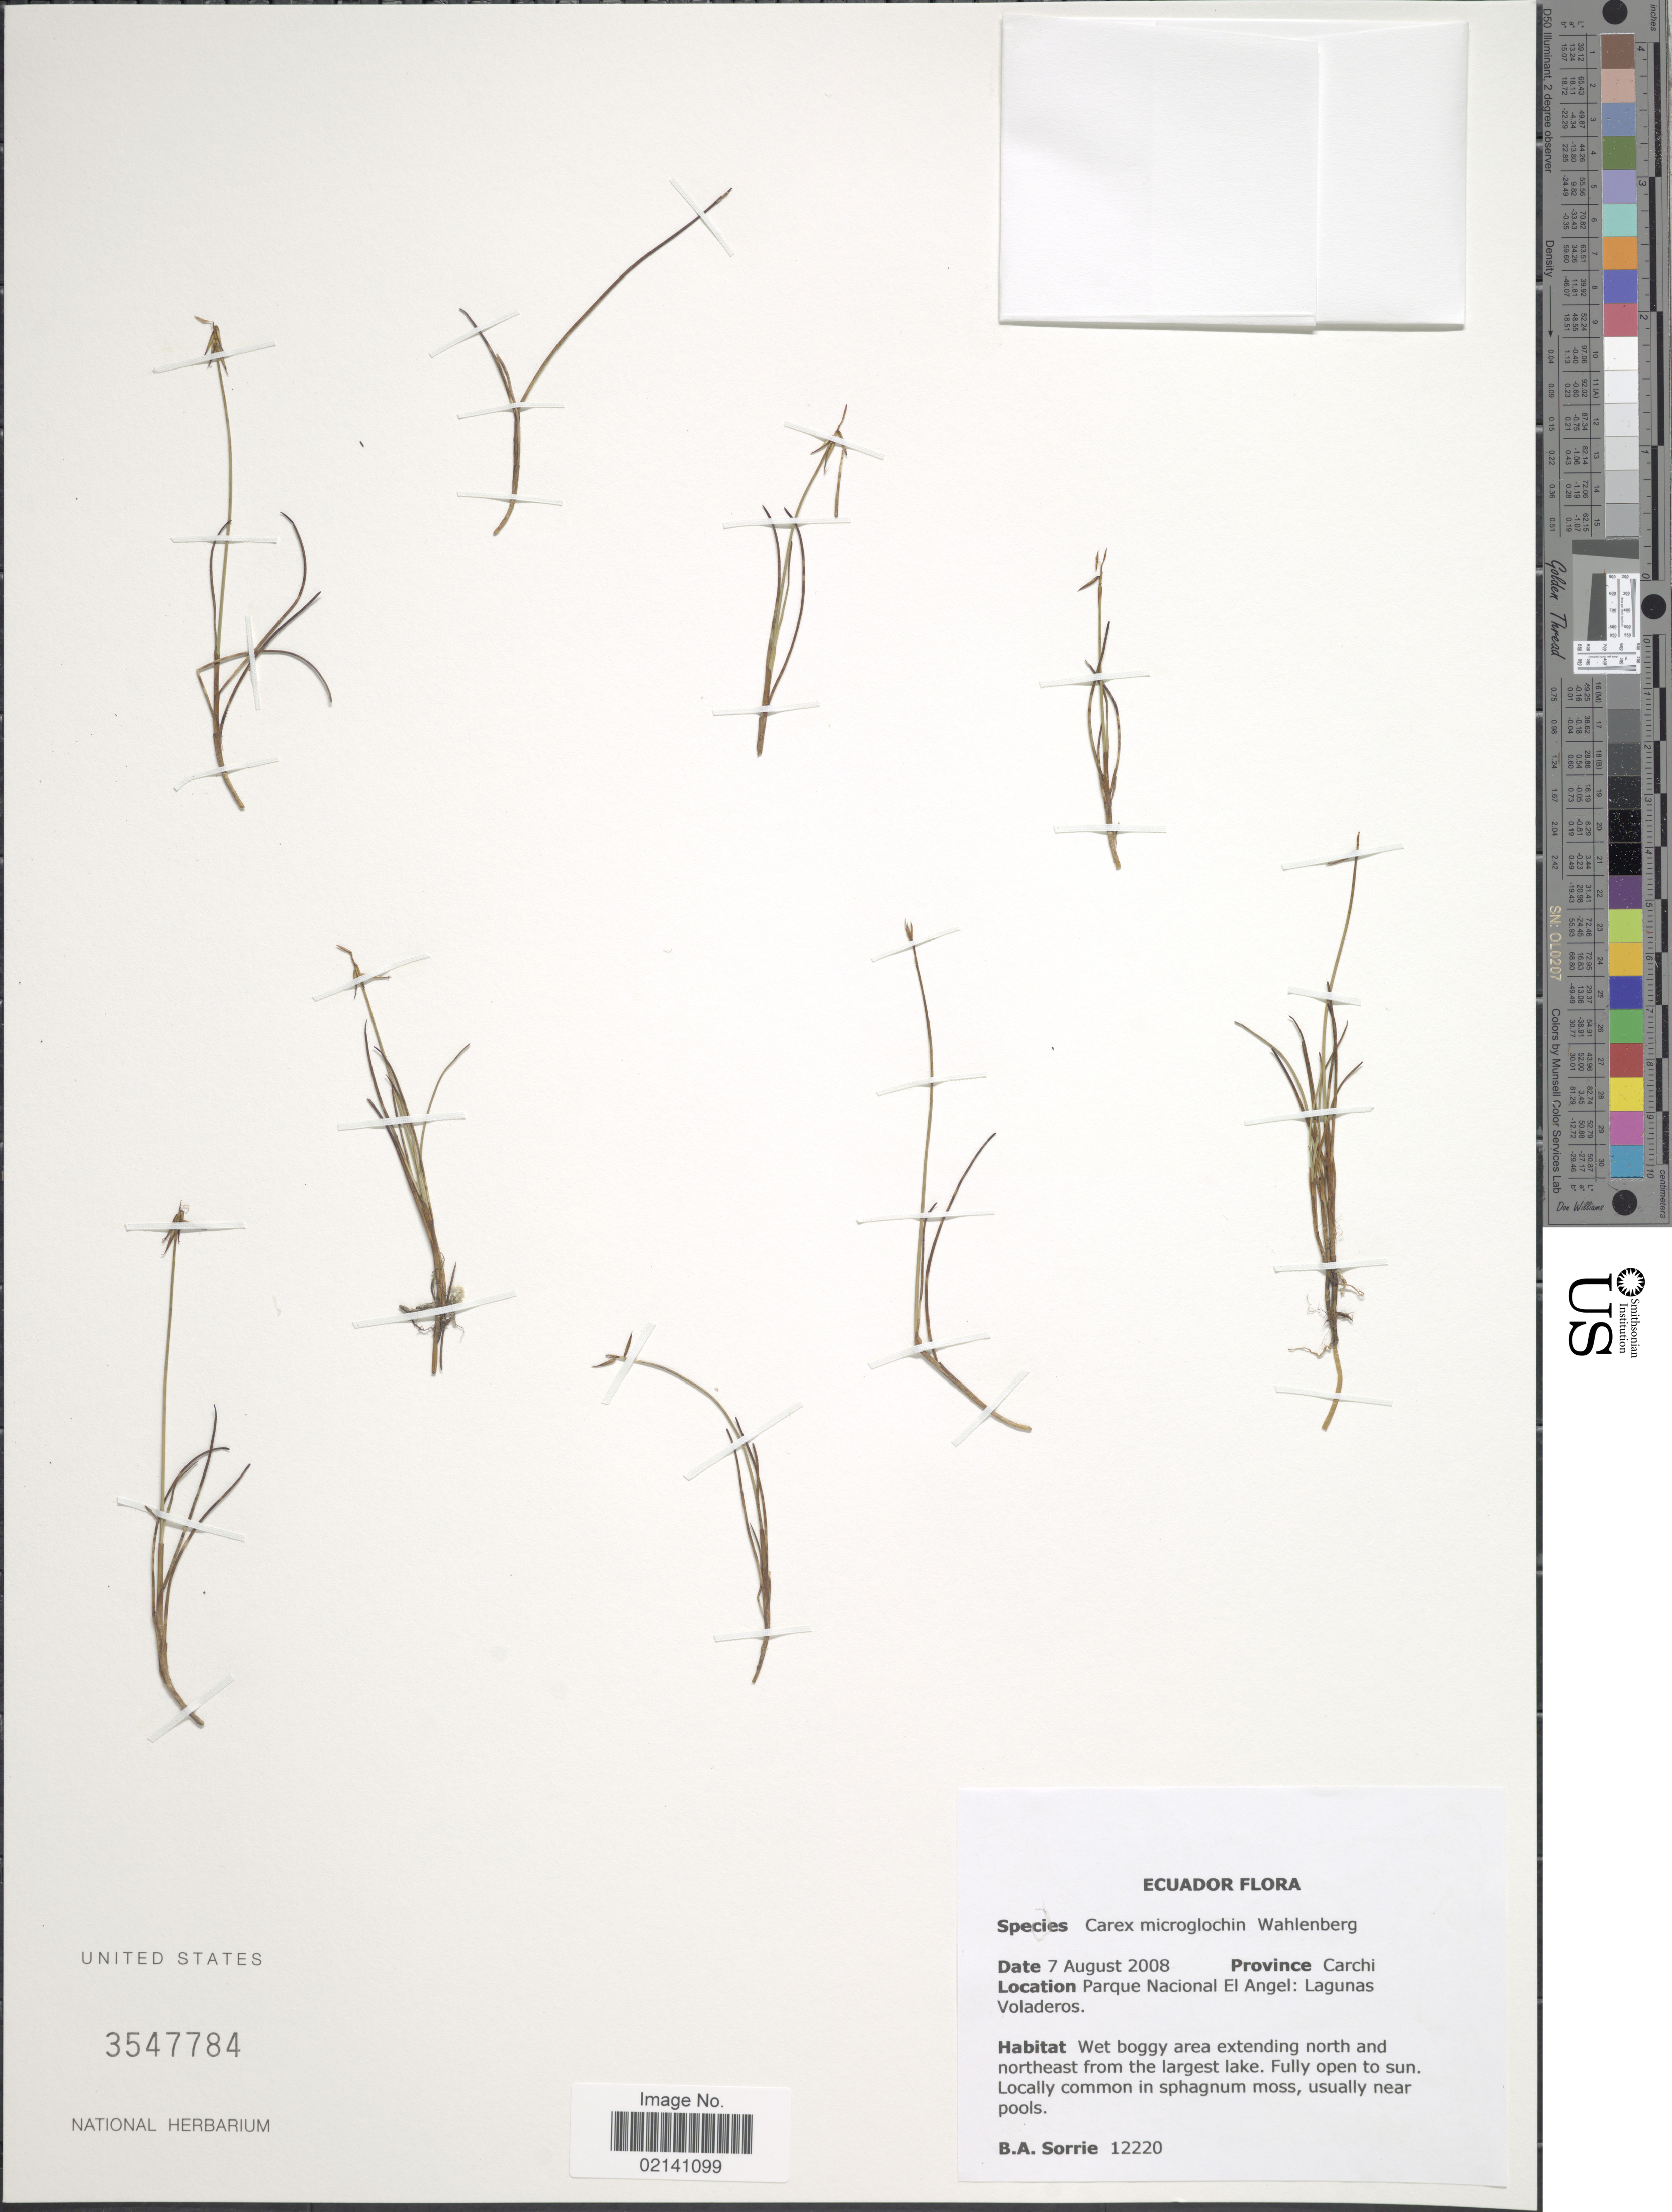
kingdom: Plantae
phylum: Tracheophyta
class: Liliopsida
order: Poales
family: Cyperaceae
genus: Carex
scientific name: Carex camptoglochin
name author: V.I. Krecz.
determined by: Jimnéz-Mejias, Pedro, (UPOS), Universidad Pablo de Olavide (SPAIN)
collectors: B. Sorrie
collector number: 12220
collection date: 2008-08-07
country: Ecuador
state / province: Carchi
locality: Provincia Carchi, Parque Nacional El Angel: Lagunas Voladeros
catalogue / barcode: US 3547784